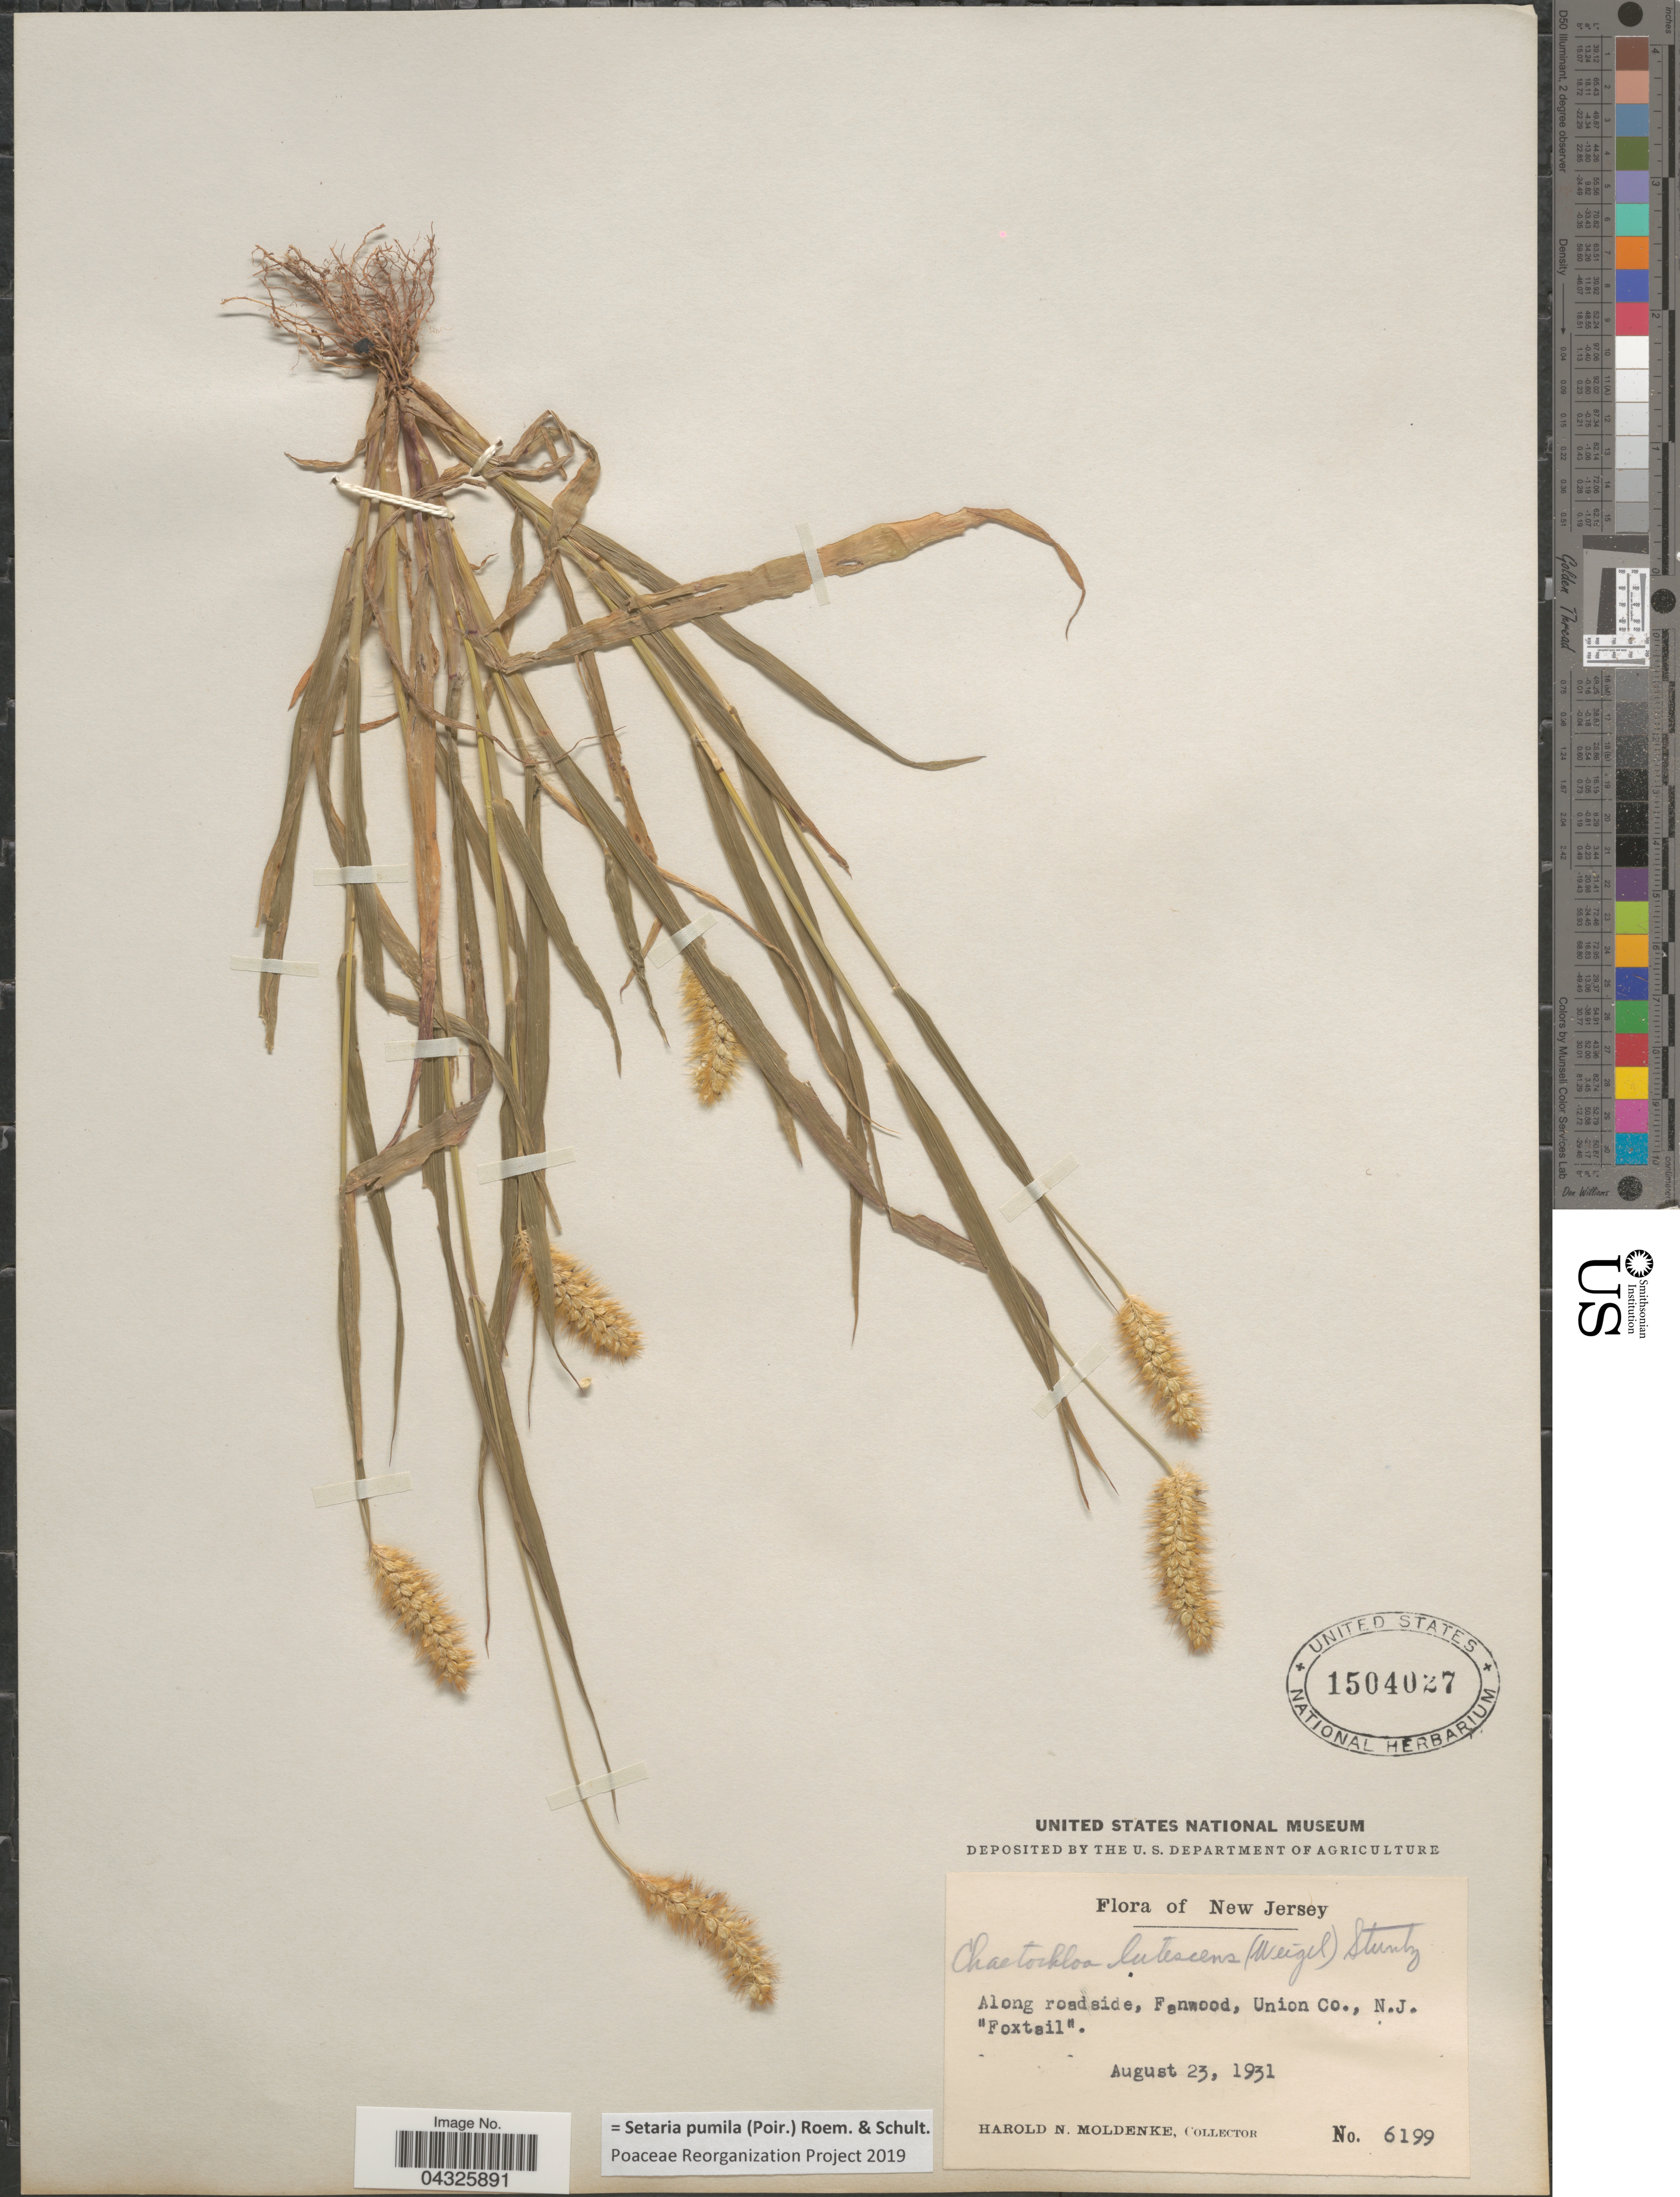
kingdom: Plantae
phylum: Tracheophyta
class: Liliopsida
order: Poales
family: Poaceae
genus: Setaria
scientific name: Setaria pumila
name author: (Poir.) Roem. & Schult.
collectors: H. N. Moldenke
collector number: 6199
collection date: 1931-08-23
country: United States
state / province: New Jersey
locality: Along roadside, Fanwood, Union Co. "Foxtail".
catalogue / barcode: US 1504027